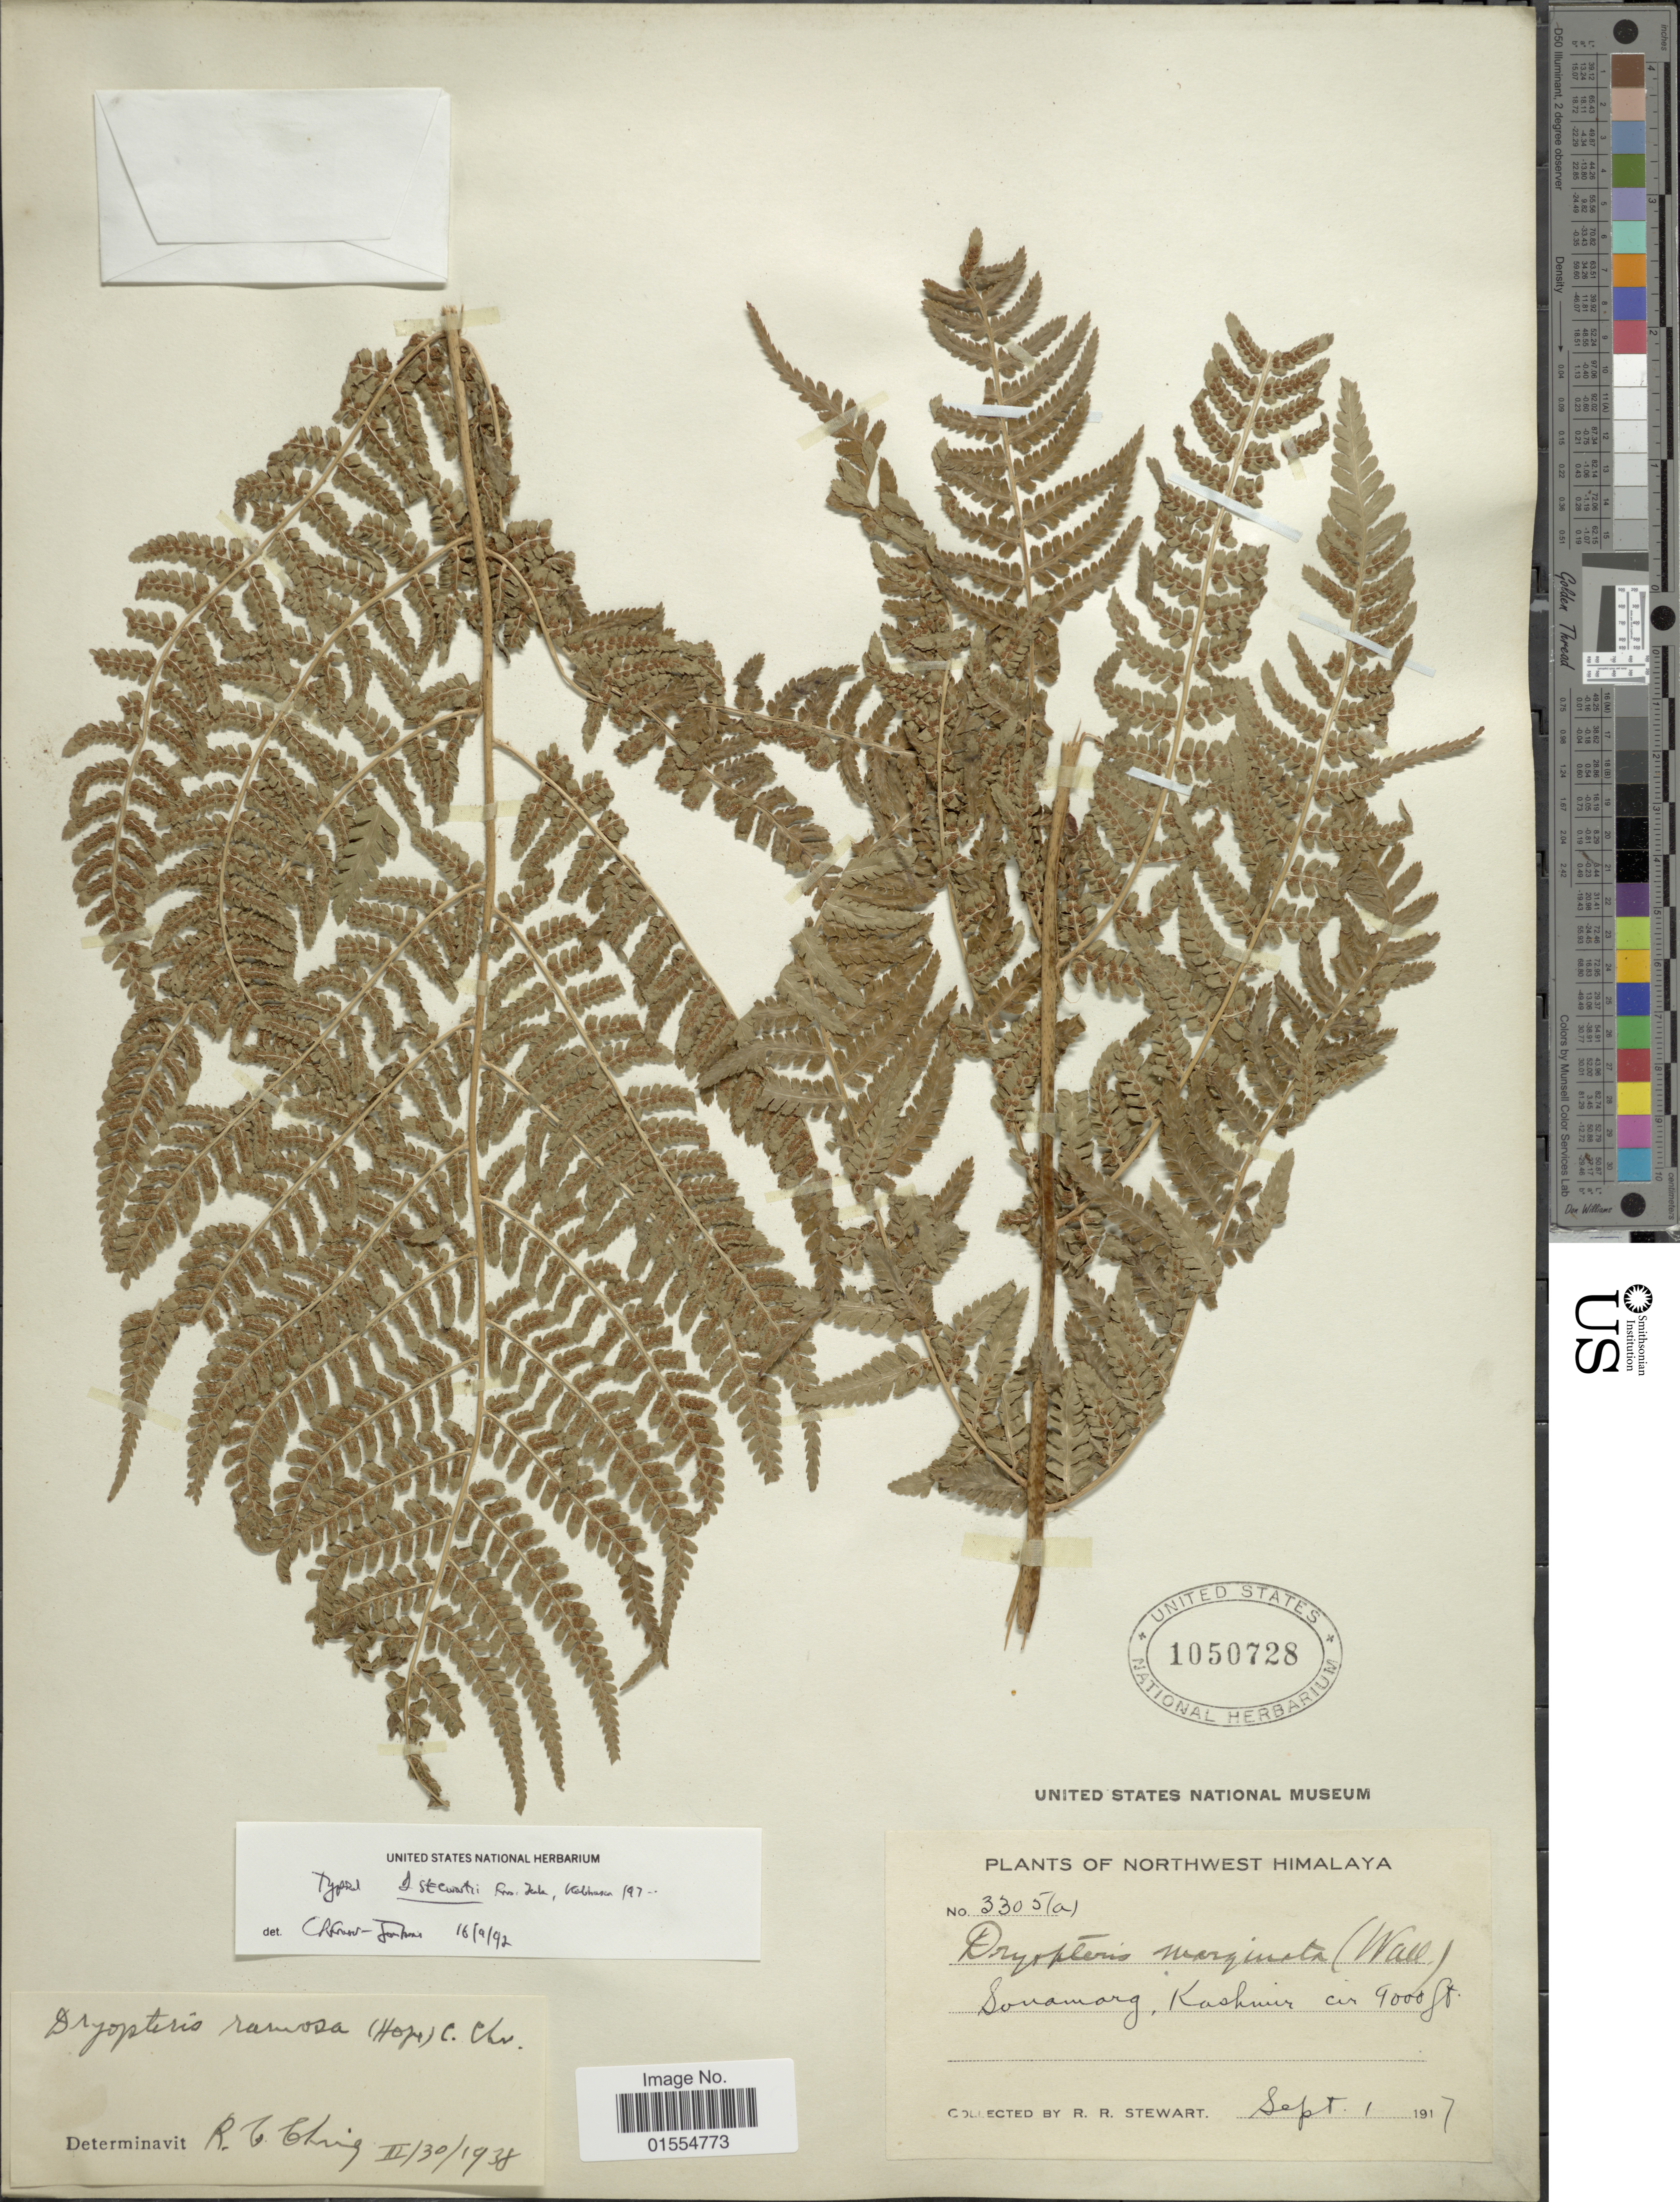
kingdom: Plantae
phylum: Tracheophyta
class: Polypodiopsida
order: Polypodiales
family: Dryopteridaceae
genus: Dryopteris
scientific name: Dryopteris ramosa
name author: (C. Hope) C. Chr.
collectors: R. R. Stewart & I. Stewart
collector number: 3305(a)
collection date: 1917-09-01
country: India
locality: Northwest Himalaya, Sonamarg, Kashmir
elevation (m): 2743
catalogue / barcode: US 1050728